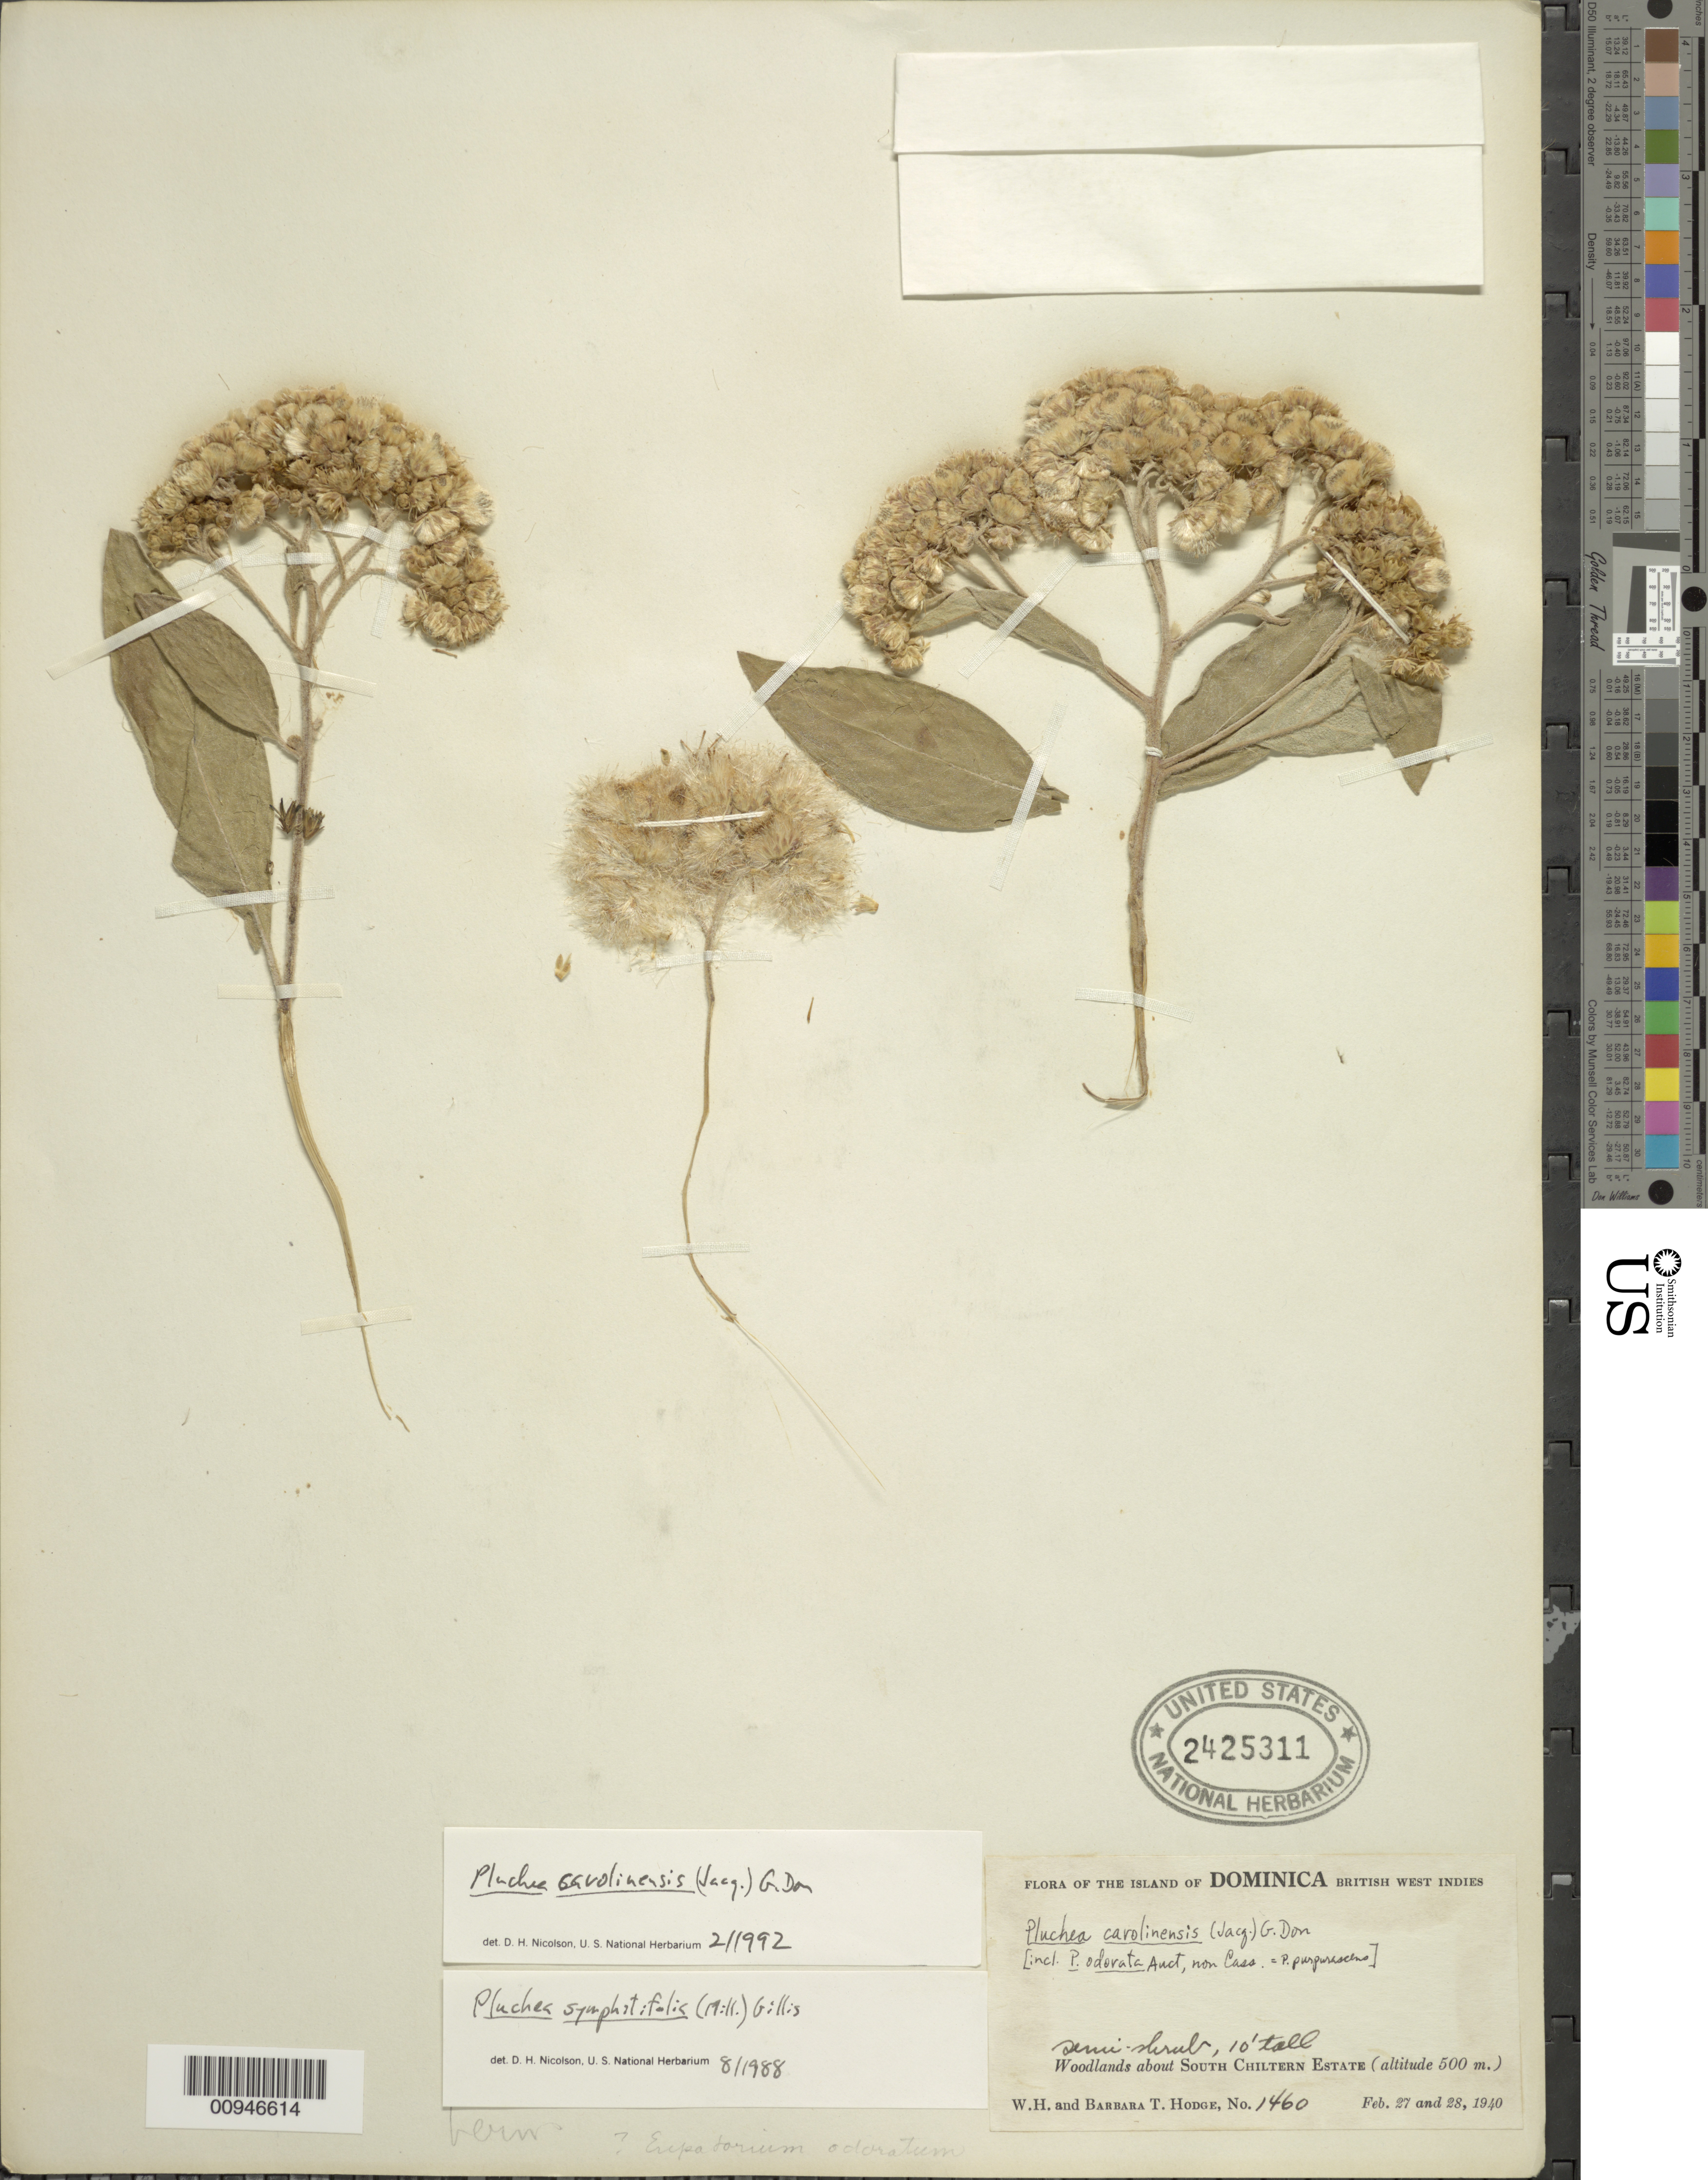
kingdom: Plantae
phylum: Tracheophyta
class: Magnoliopsida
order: Asterales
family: Asteraceae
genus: Pluchea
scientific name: Pluchea carolinensis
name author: (Jacq.) D. Don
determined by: Nicolson, Dan H.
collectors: W. Hodge & B. Hodge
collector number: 1460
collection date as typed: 27 Feb 1940 and 28 Feb 1940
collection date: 1940-02-27,1940-02-28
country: Dominica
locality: South Chiltern Estate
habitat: Woodlands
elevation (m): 500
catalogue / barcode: US 2425311